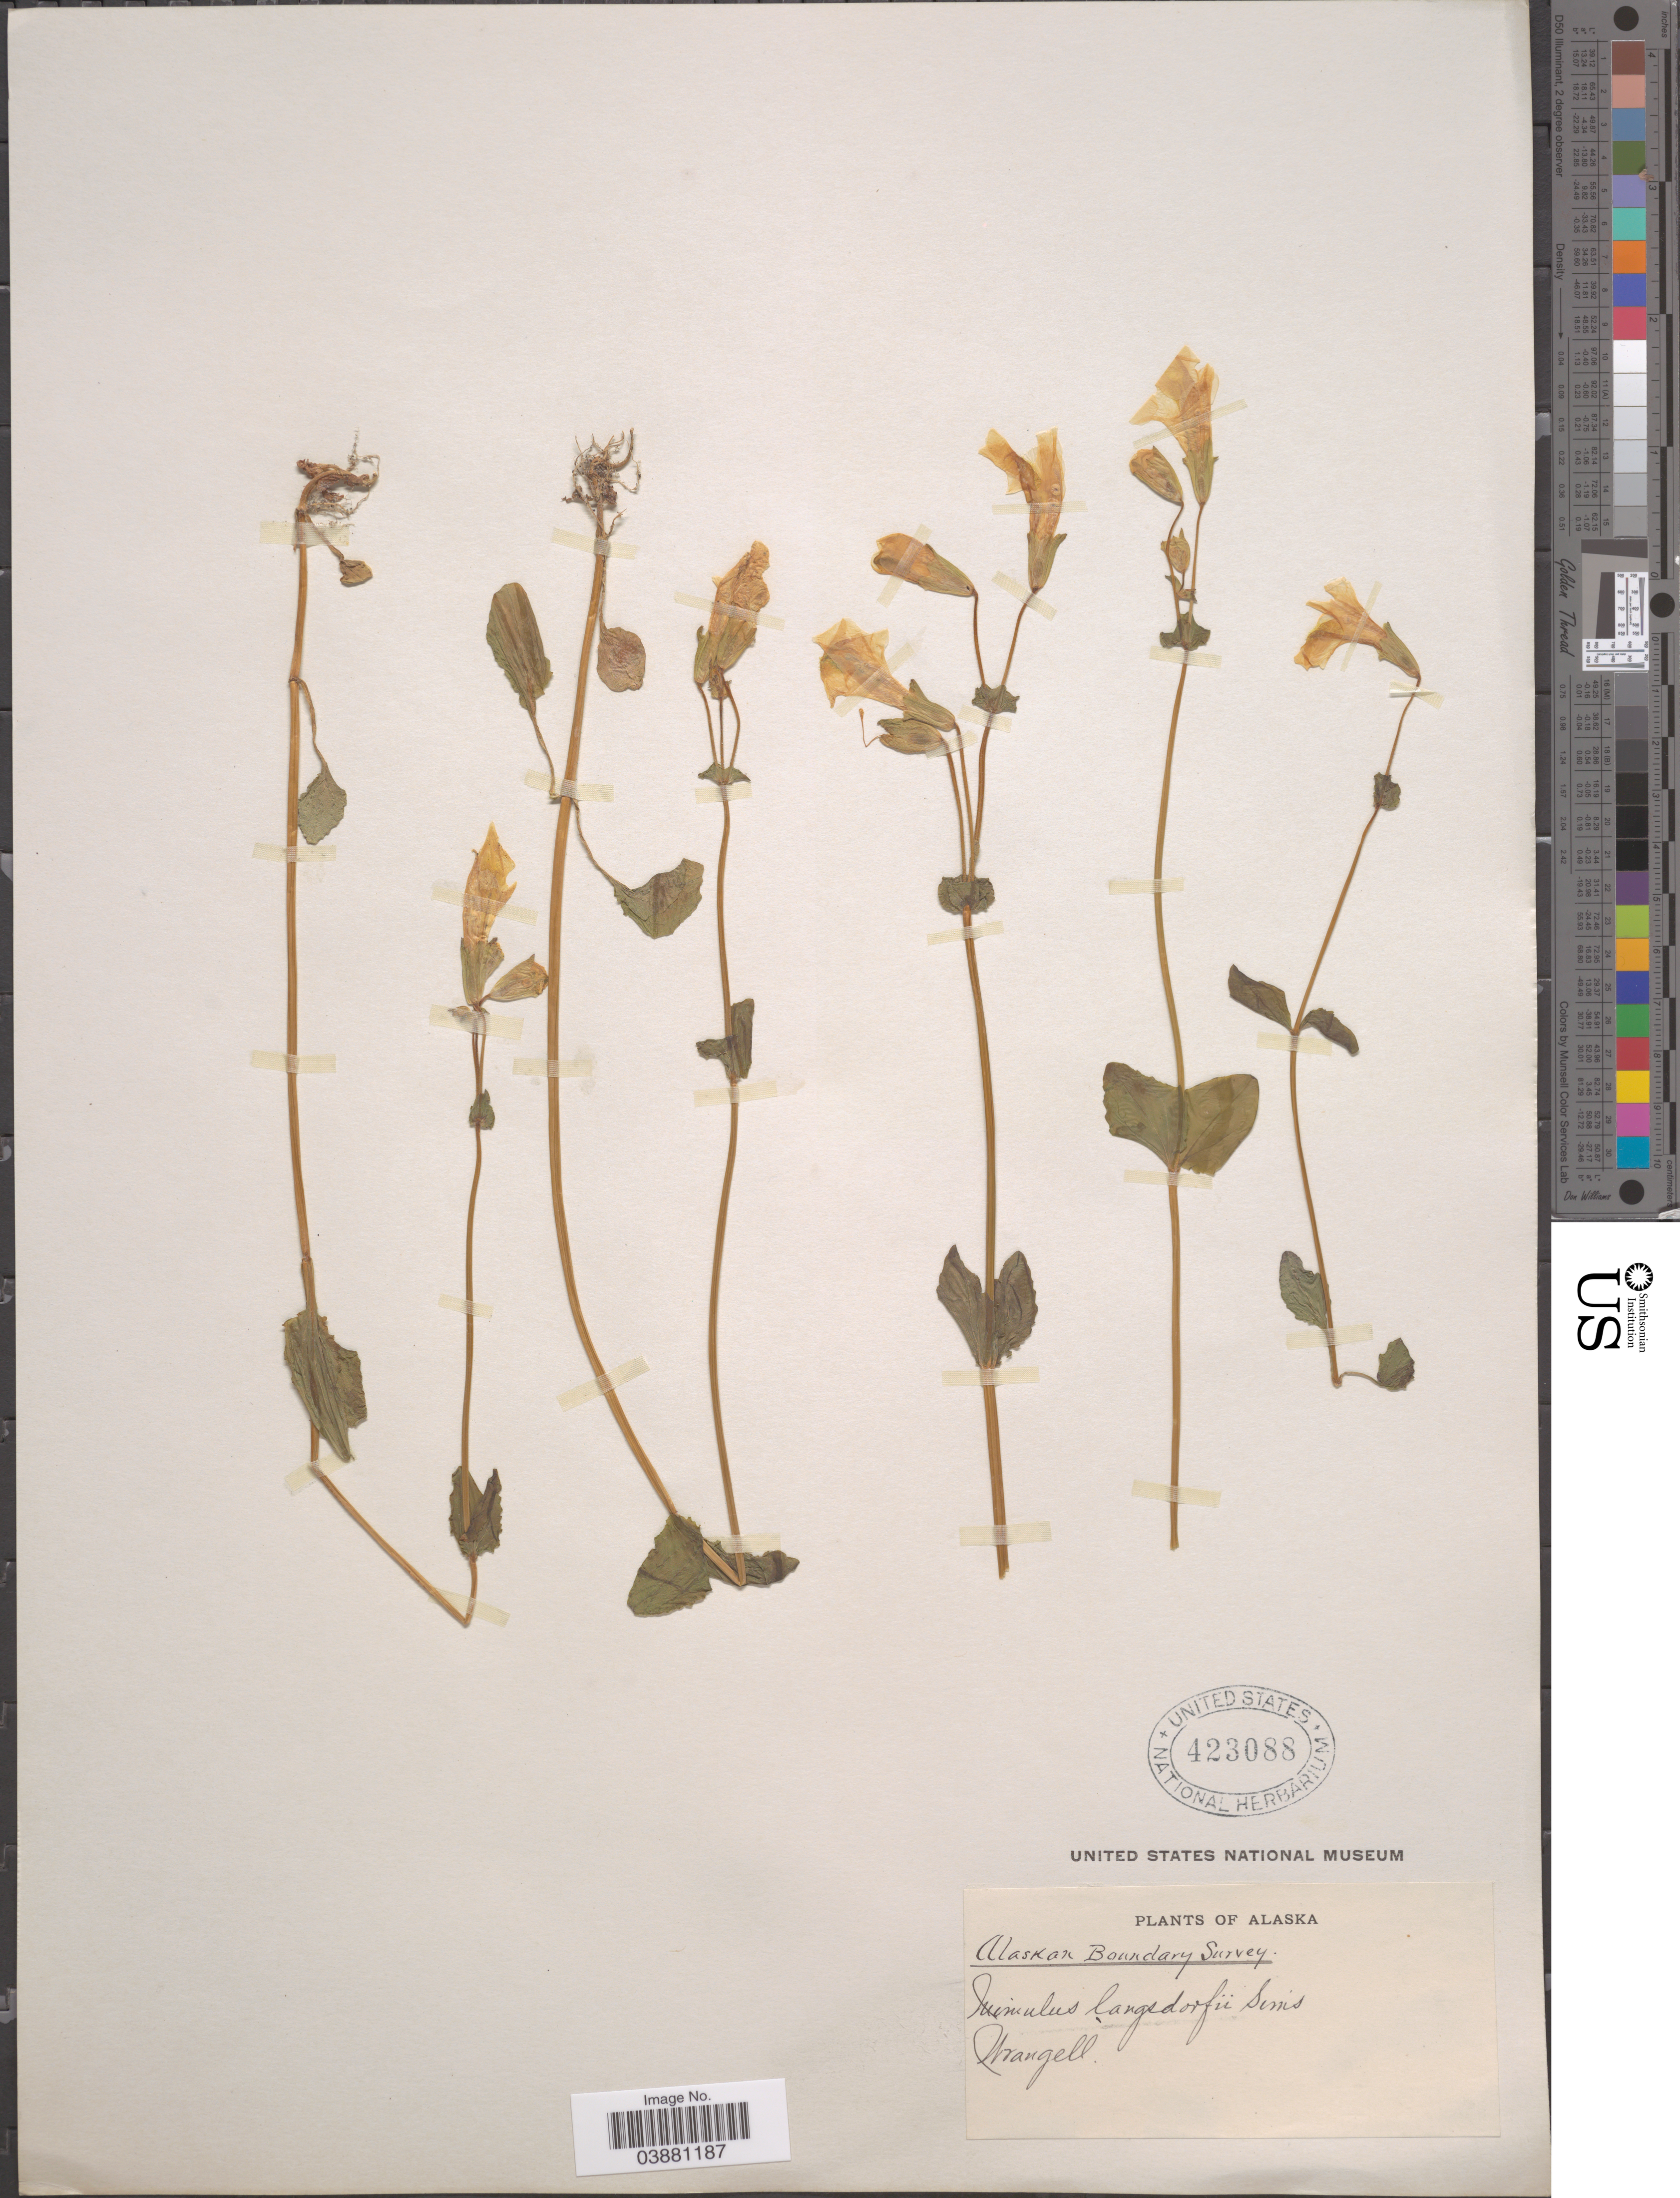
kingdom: Plantae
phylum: Tracheophyta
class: Magnoliopsida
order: Lamiales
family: Phrymaceae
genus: Mimulus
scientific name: Mimulus guttatus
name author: DC.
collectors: Wrangell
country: United States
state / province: Alaska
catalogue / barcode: US 423088